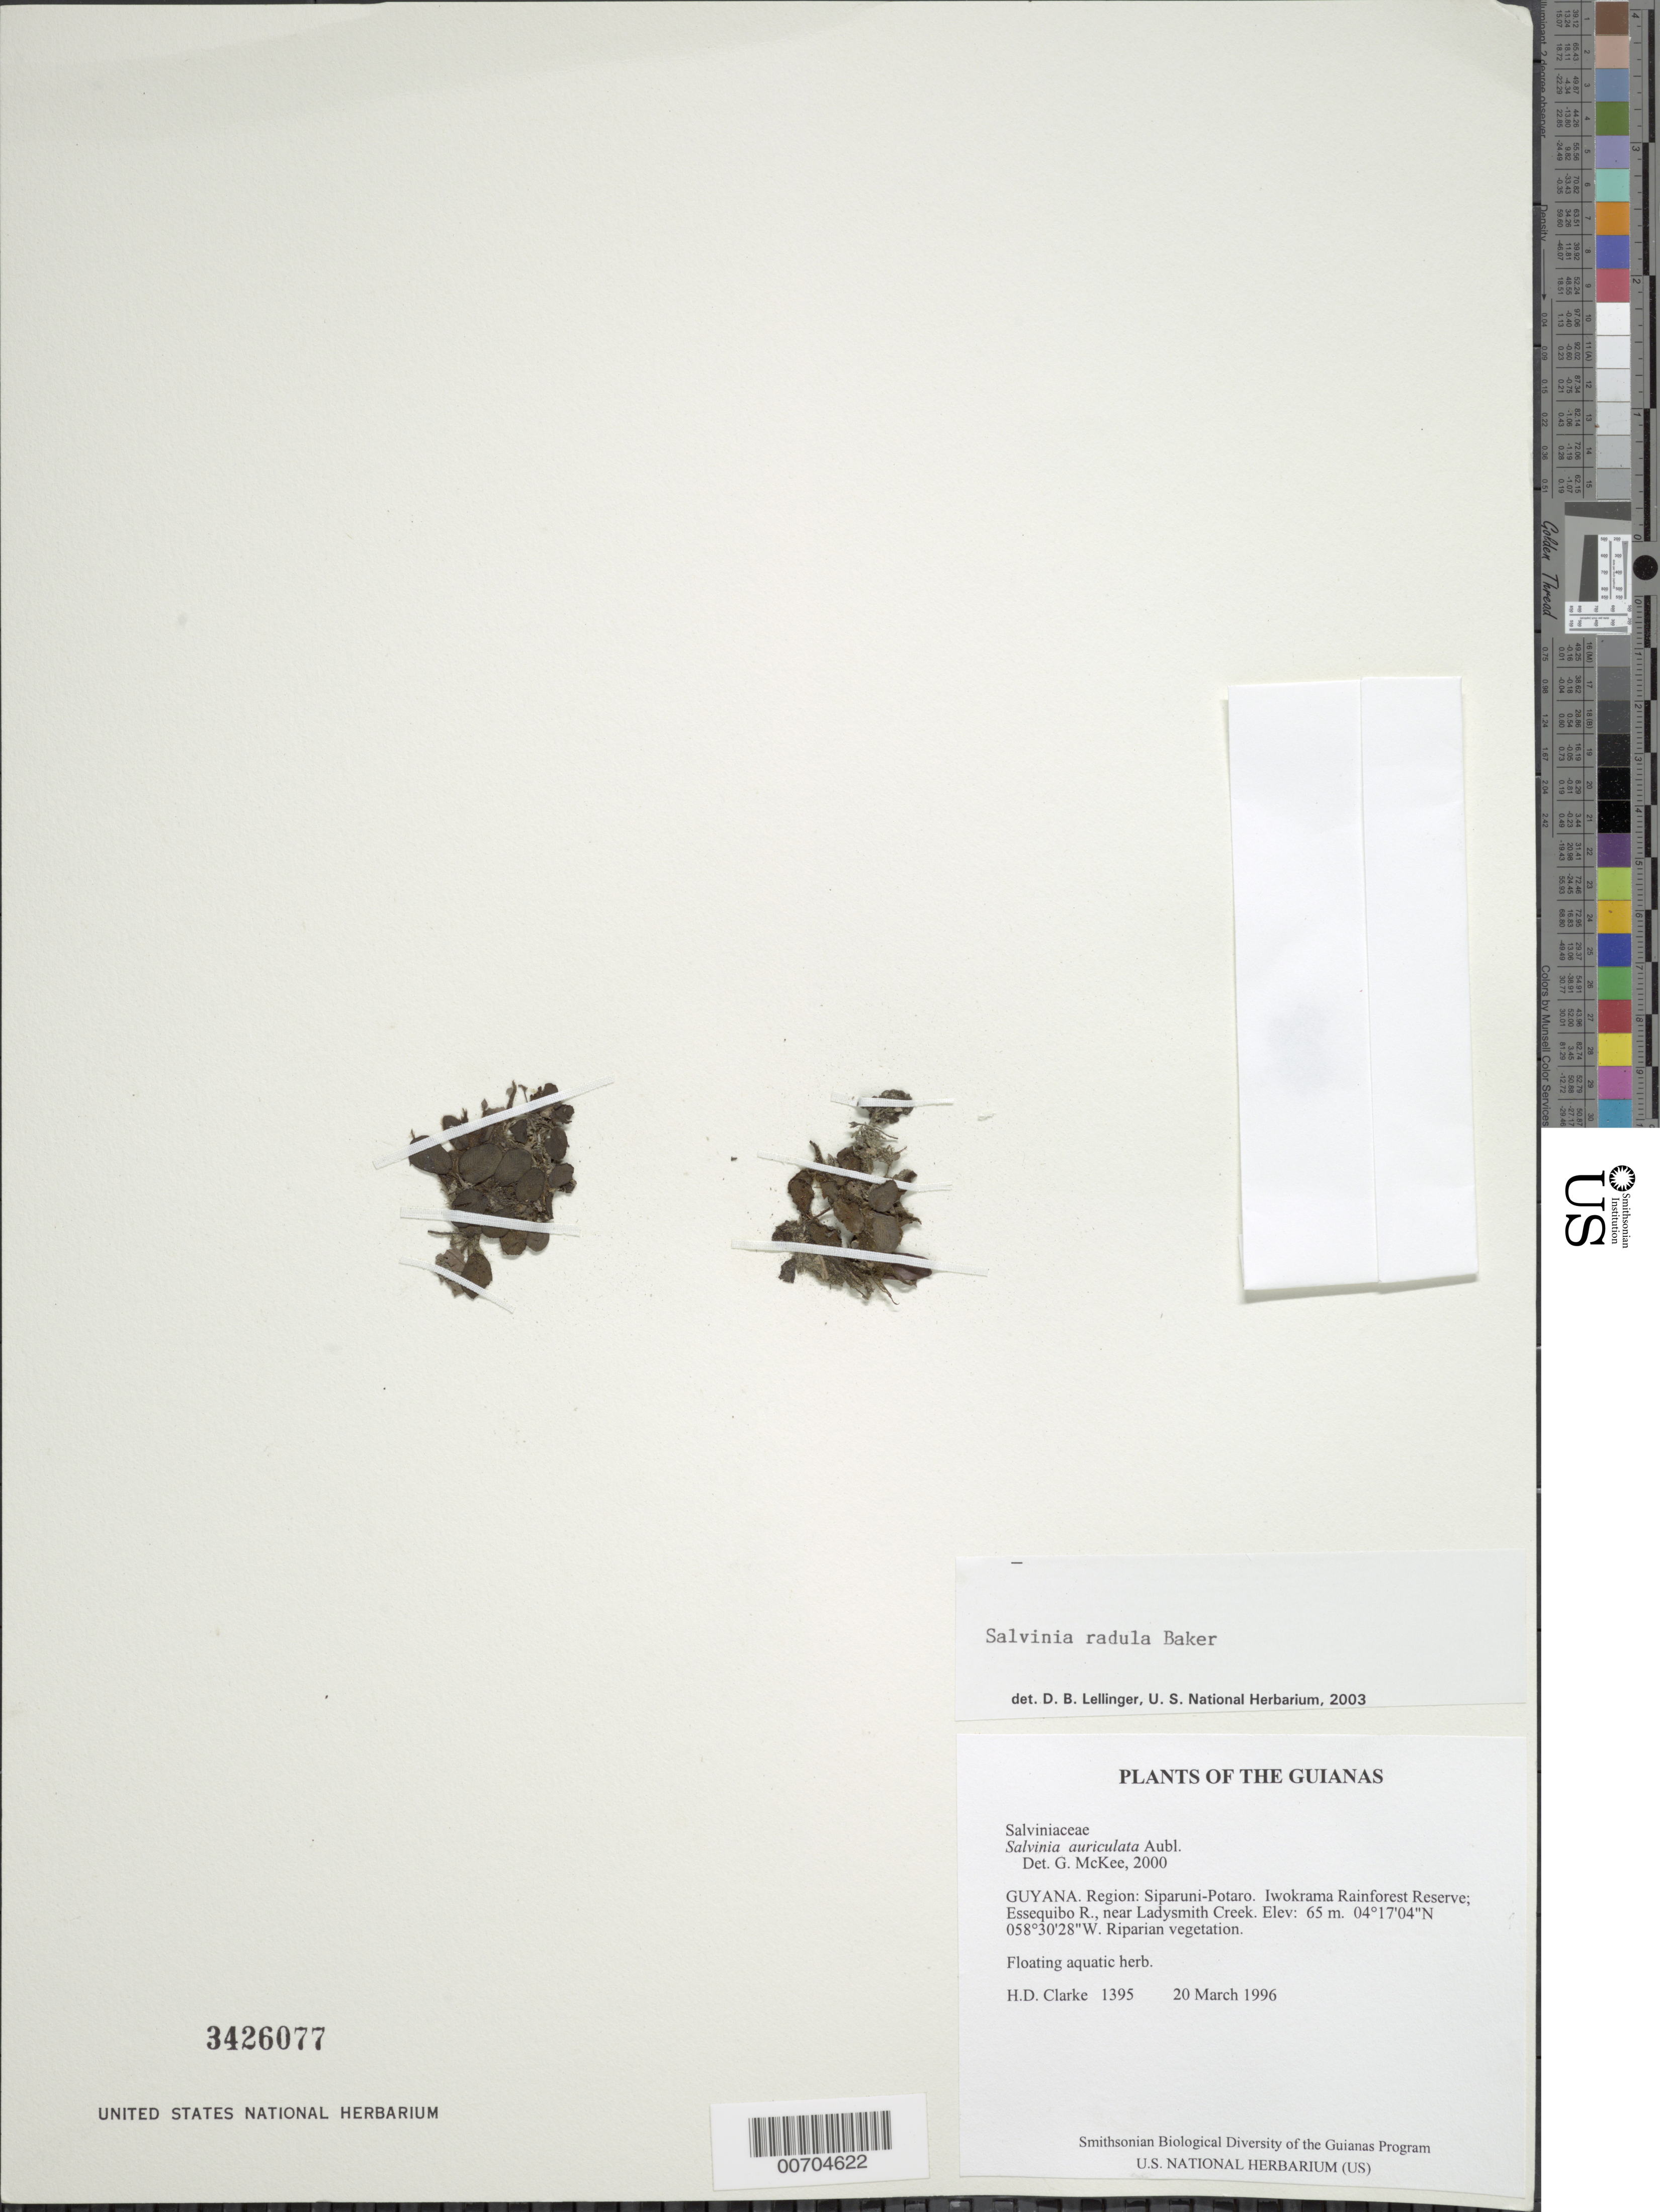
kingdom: Plantae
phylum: Tracheophyta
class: Polypodiopsida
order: Salviniales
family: Salviniaceae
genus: Salvinia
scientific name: Salvinia radula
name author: Baker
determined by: Lellinger, David B., (BOT), Smithsonian Institution - National Museum of Natural History (UNITED STATES)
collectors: H. D. Clarke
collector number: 1395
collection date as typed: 20 March 1996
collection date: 1996-03-20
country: Guyana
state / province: Potaro-Siparuni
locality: Iwokrama Rainforest Reserve; Essequibo R., near Ladysmith Creek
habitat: Riparian vegetation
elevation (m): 65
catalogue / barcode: US 3426077